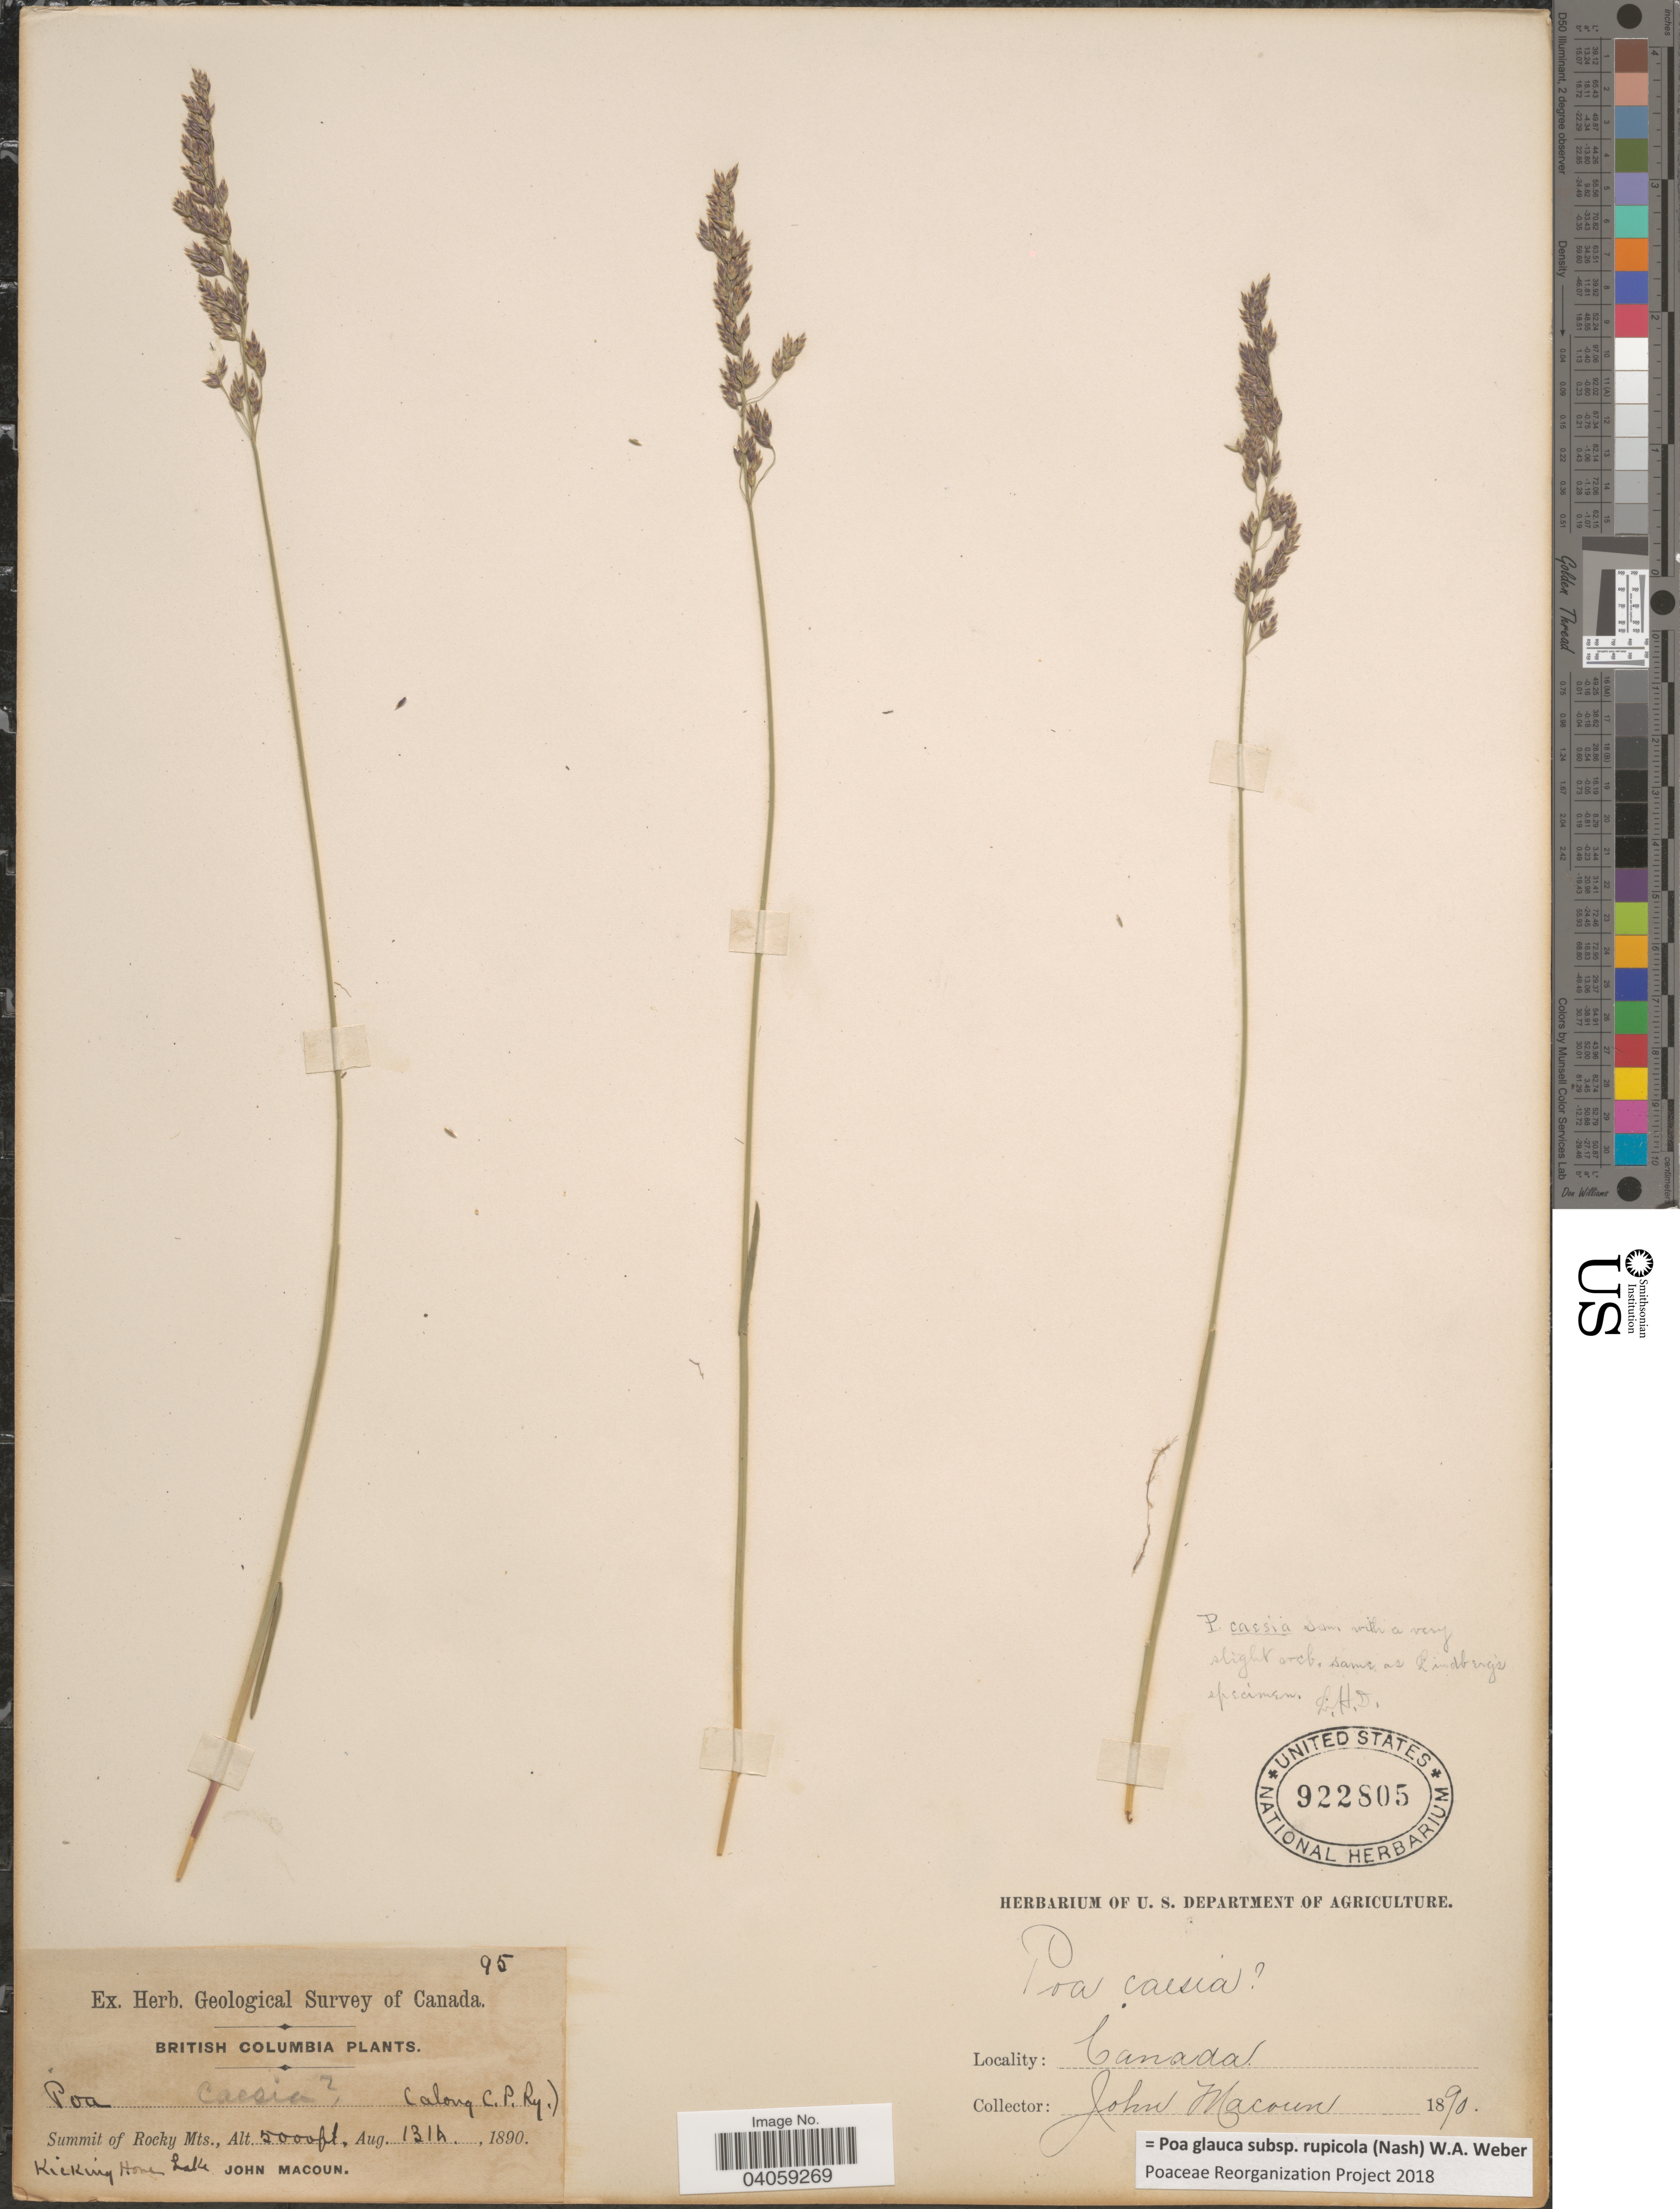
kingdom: Plantae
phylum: Tracheophyta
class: Liliopsida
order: Poales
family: Poaceae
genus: Poa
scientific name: Poa glauca subsp. rupicola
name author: (Nash) W.A. Weber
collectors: J. Macoun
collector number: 95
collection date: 1890-08-13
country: Canada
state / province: British Columbia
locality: Summit of Rocky Mts., Kicking Horse Lake.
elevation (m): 1524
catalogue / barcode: US 922805